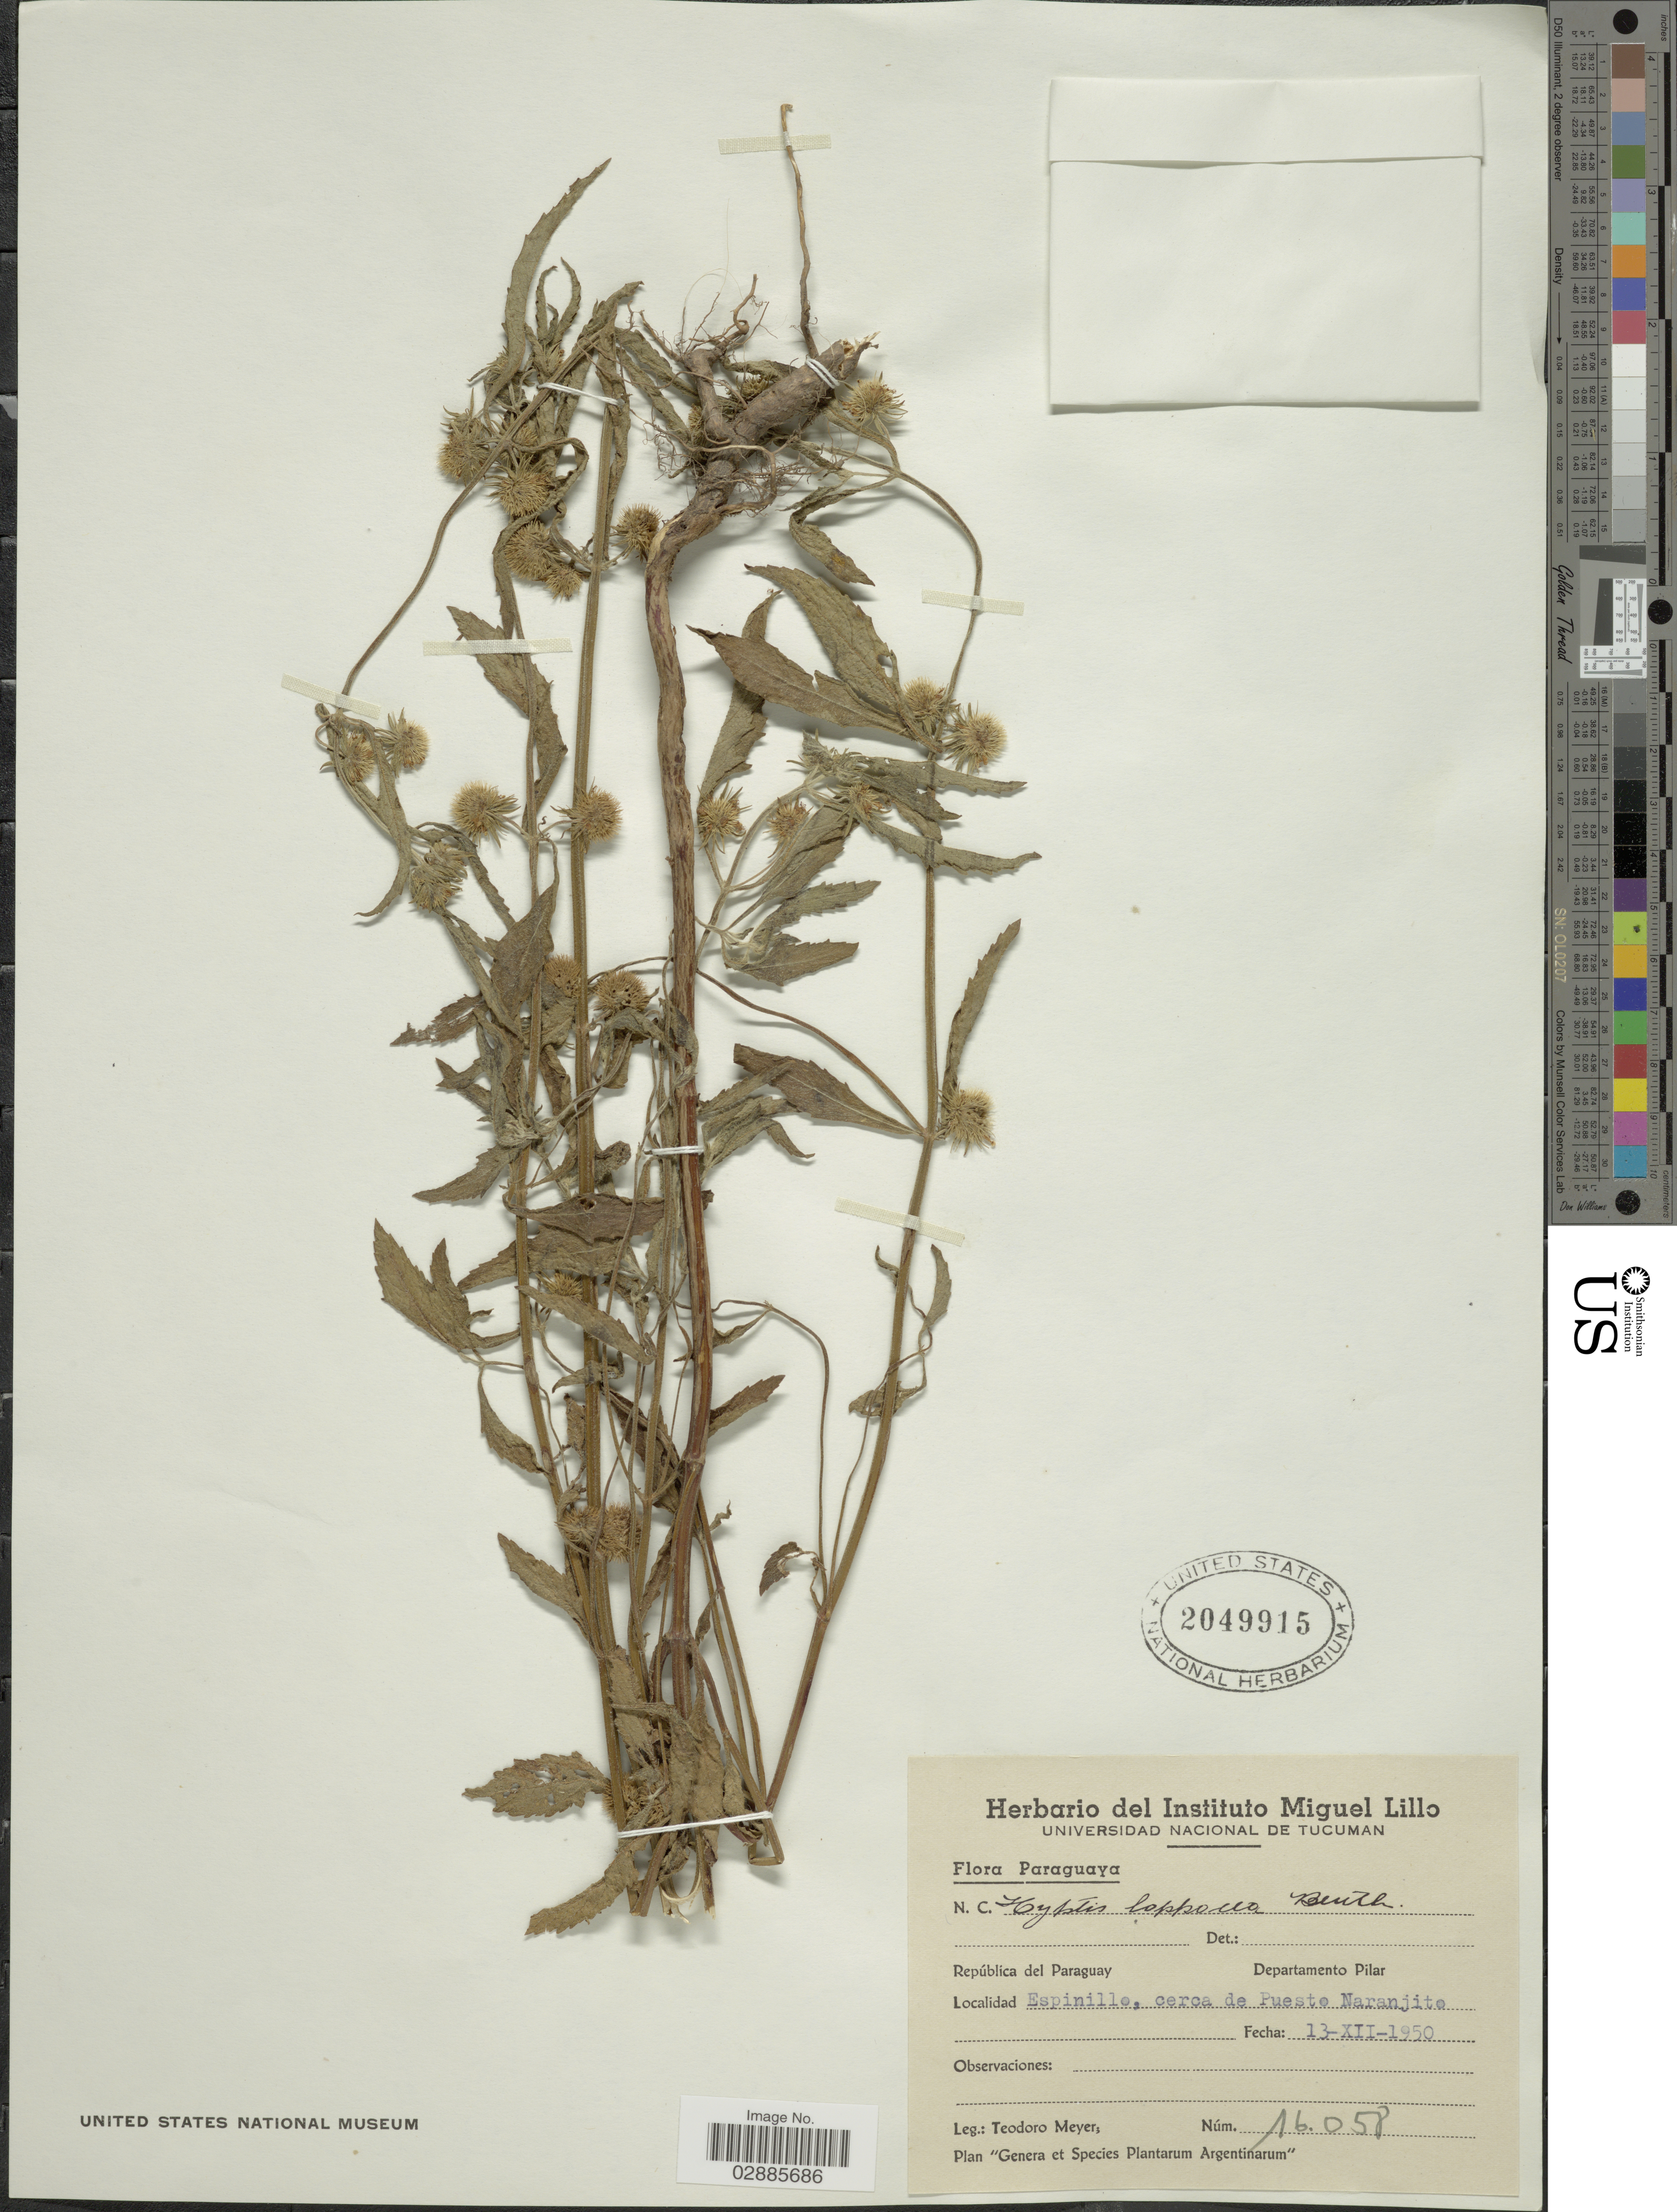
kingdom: Plantae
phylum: Tracheophyta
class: Magnoliopsida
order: Lamiales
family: Lamiaceae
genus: Hyptis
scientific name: Hyptis lappacea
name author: Benth.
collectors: T. Meyer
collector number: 16058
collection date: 1950-12-13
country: Paraguay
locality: República del Paraguay. Departamento Pilar. Espinillo, cerca de Puesto Naranjito.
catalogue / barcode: US 2049915